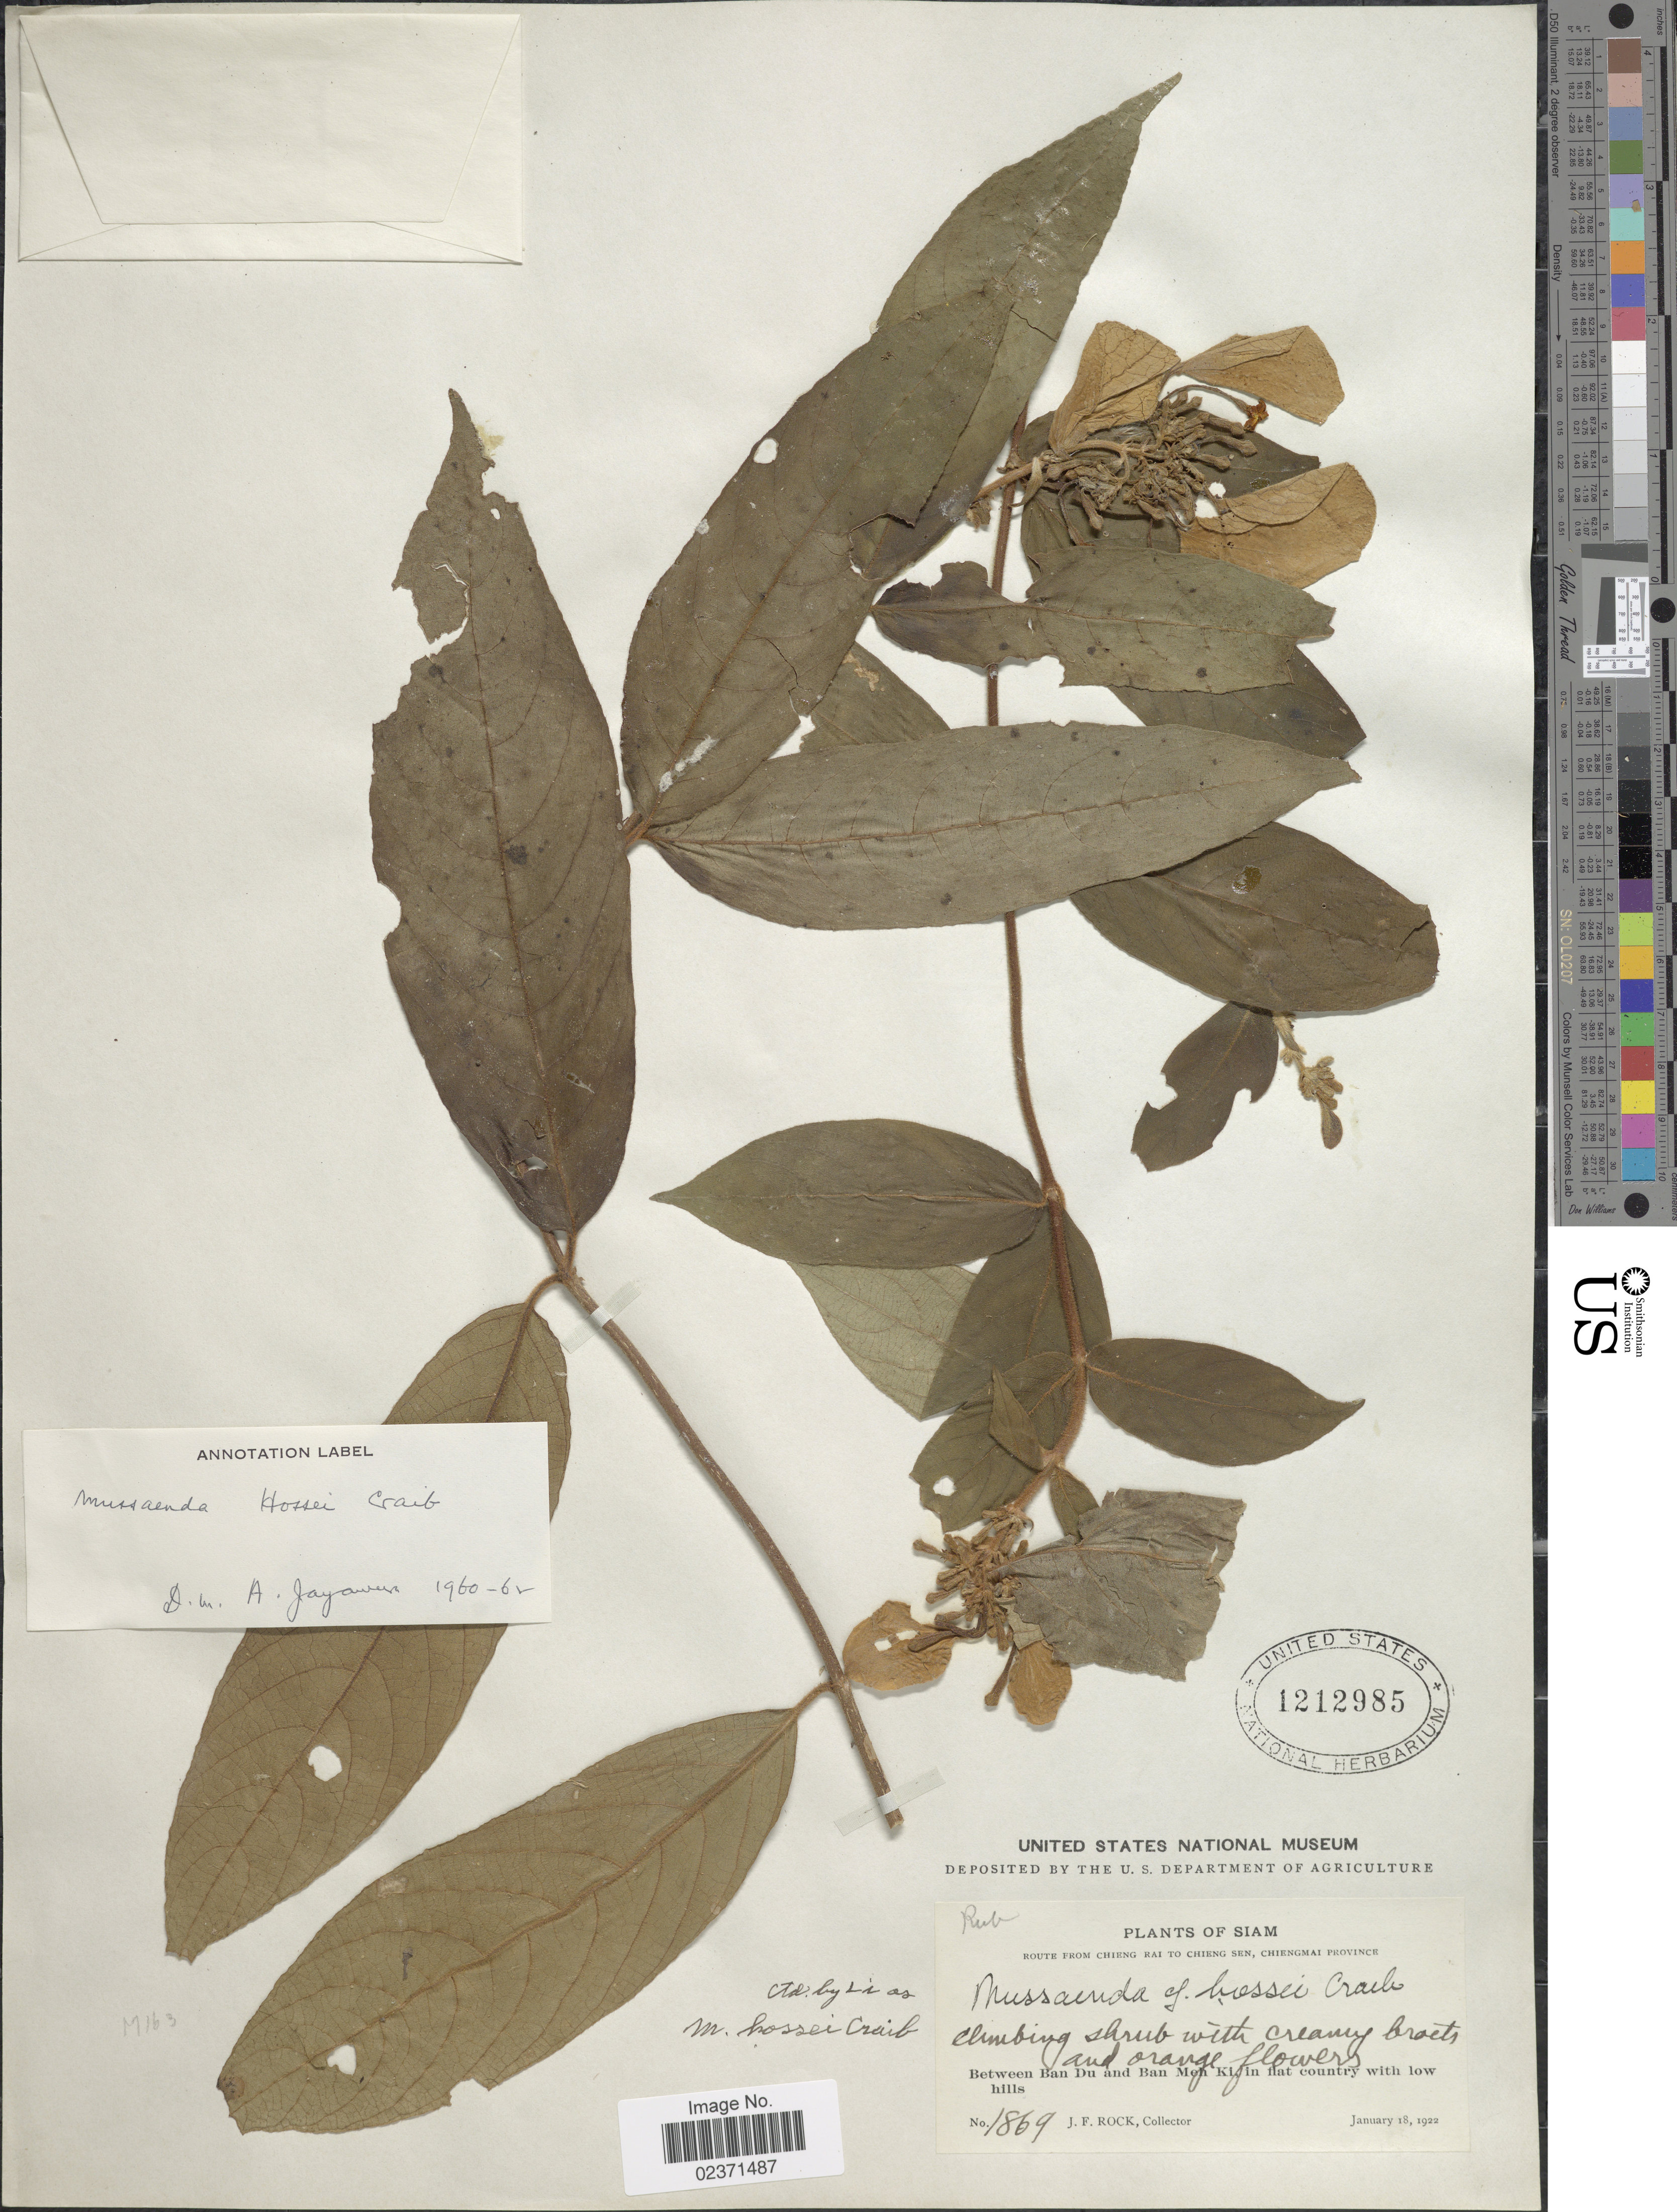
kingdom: Plantae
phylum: Tracheophyta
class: Magnoliopsida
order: Gentianales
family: Rubiaceae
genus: Mussaenda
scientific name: Mussaenda hossei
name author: Craib ex Hosseus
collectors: J. Rock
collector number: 1869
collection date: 1922-01-18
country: Thailand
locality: Siam. Route from Chieng Rai to Chieng Sen, Chiengmai Province. Between Ban Du and Ban Meh Ki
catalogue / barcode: US 1212985